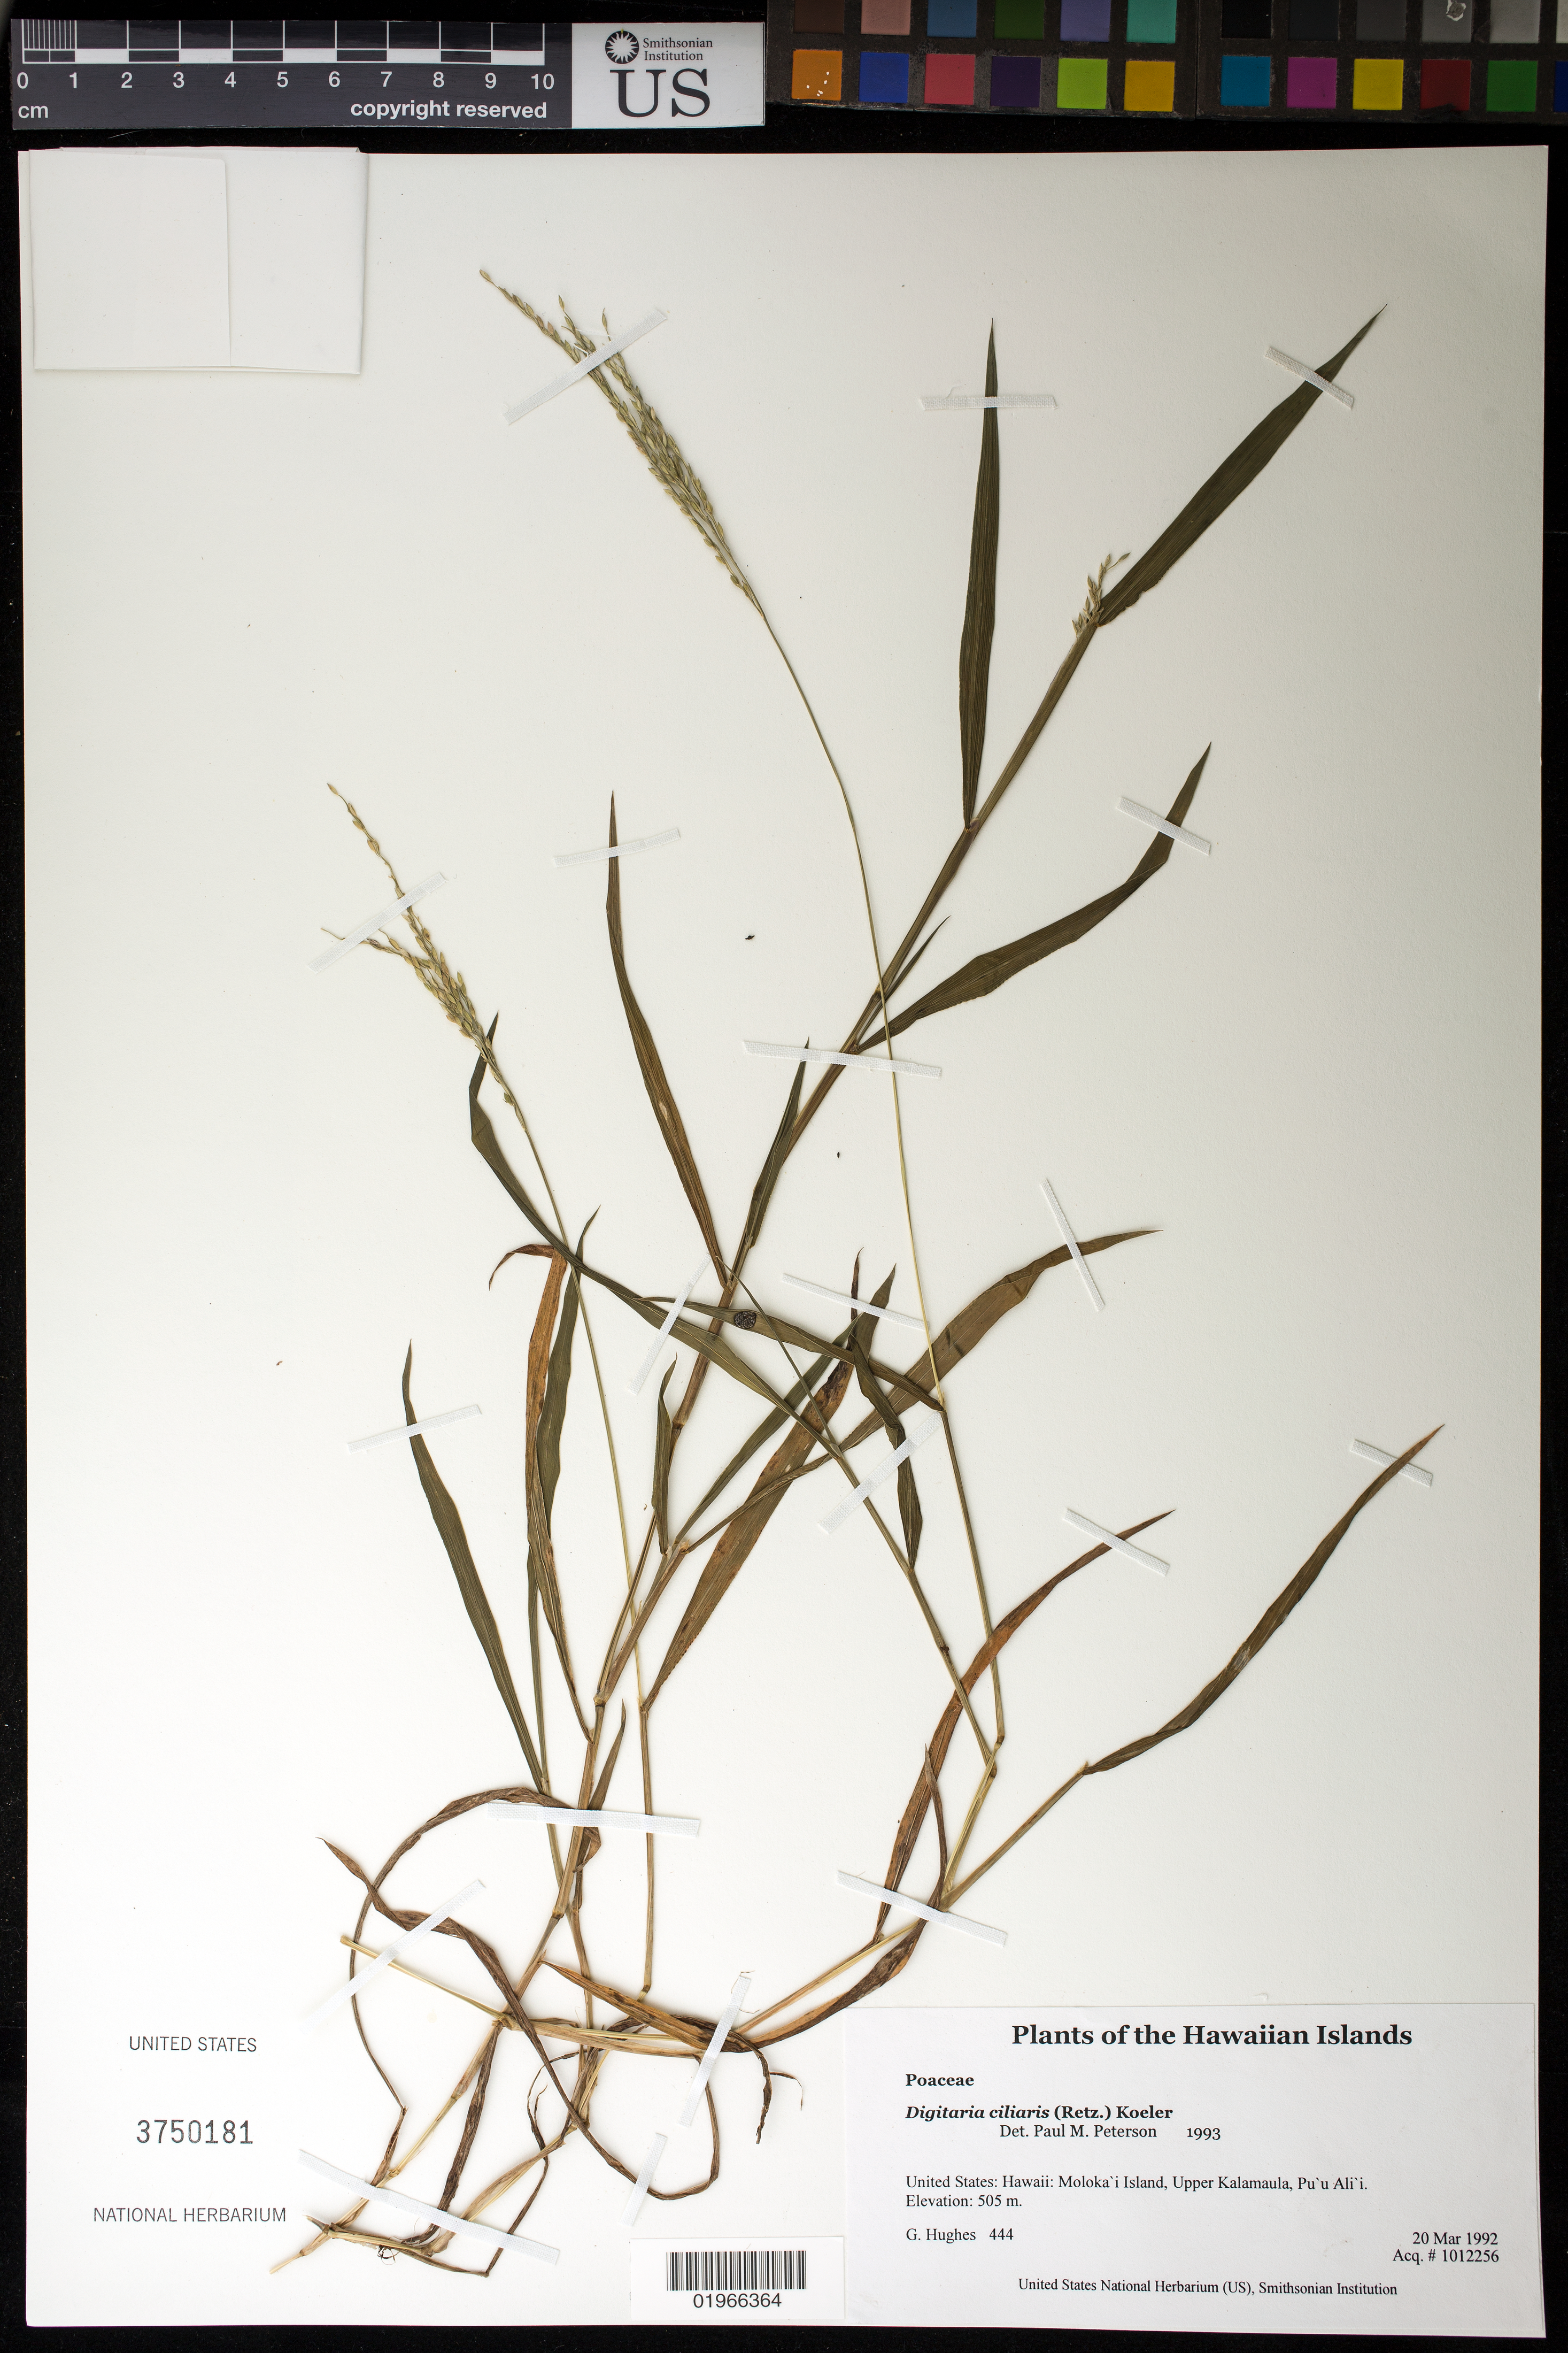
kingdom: Plantae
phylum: Tracheophyta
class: Liliopsida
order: Poales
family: Poaceae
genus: Digitaria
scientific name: Digitaria ciliaris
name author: (Retz.) Koeler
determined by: Peterson, Paul M., (BOT), Smithsonian Institution - National Museum of Natural History (UNITED STATES)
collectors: G. Hughes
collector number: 444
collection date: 1992-03-20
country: United States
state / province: Hawaii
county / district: Maui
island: Moloka'i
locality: Upper Kalamaula, Pu'u ali'i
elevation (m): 505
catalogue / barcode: US 3750181